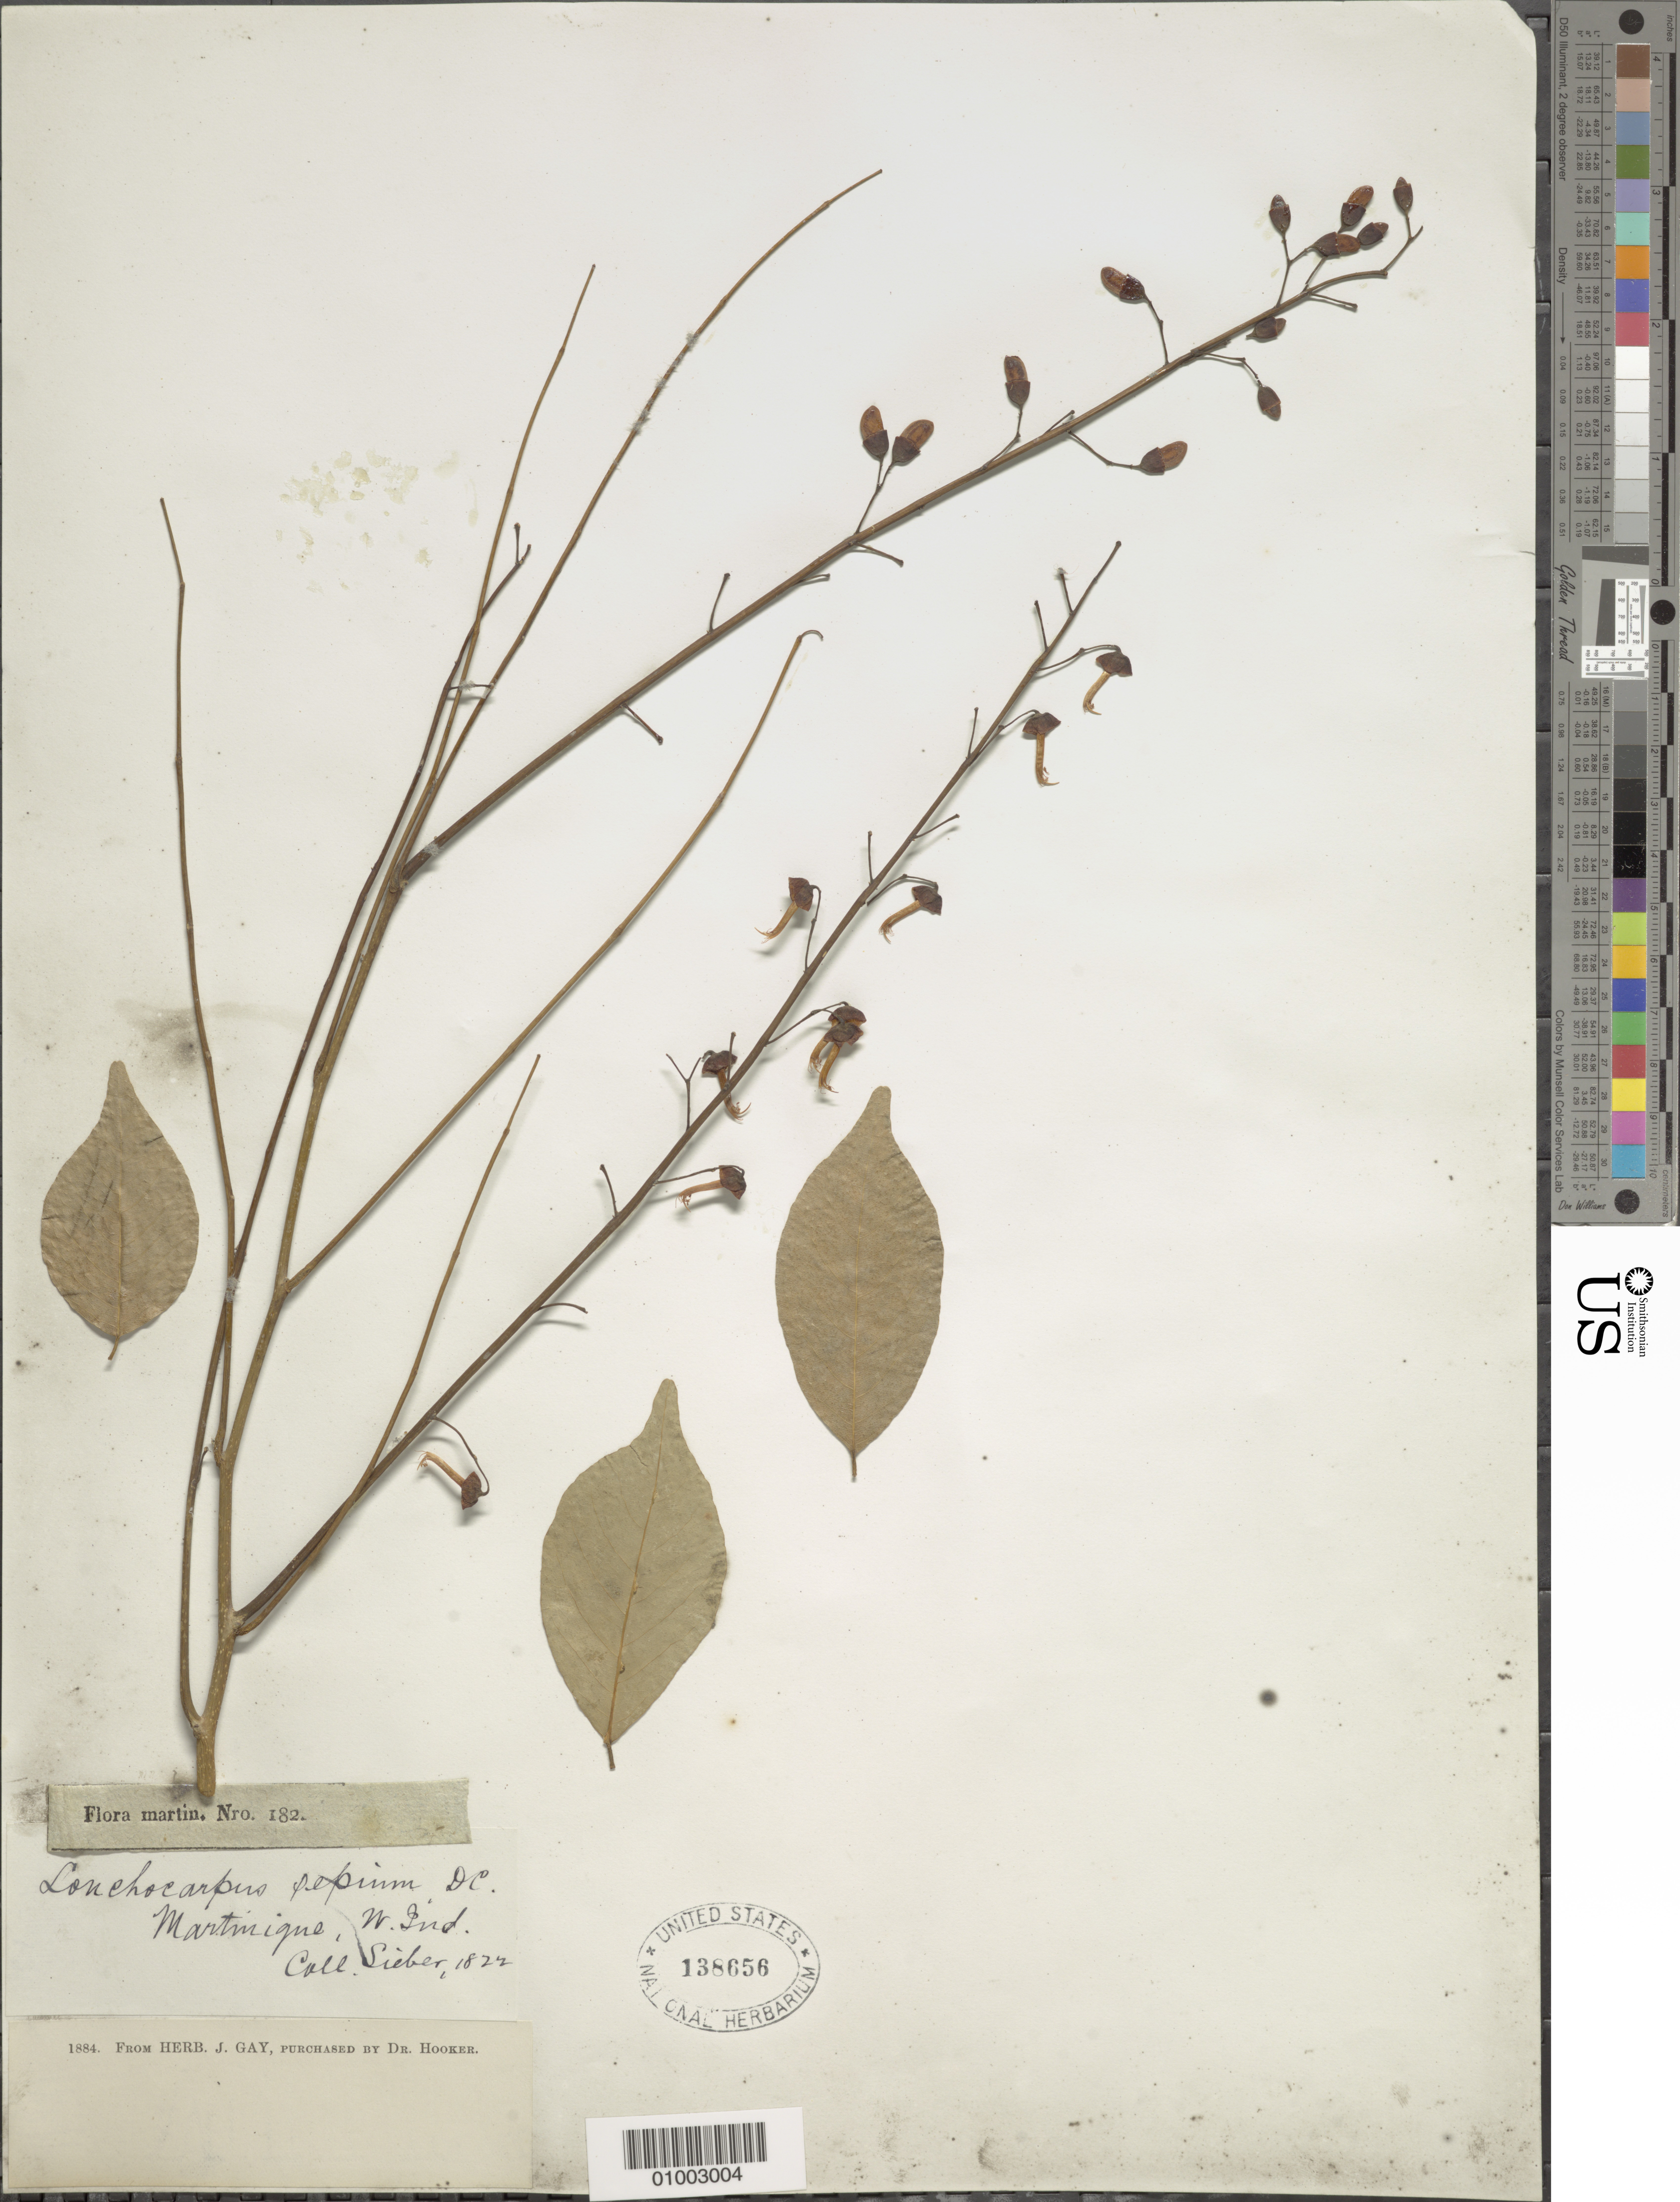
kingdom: Plantae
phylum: Tracheophyta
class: Magnoliopsida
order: Fabales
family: Fabaceae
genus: Gliricidia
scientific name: Gliricidia sepium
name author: (Jacq.) Kunth ex Walp.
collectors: F. W. Sieber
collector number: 182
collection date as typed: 1824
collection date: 1824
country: Martinique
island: Martinique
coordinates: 0 N, 0 E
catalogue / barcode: US 138656